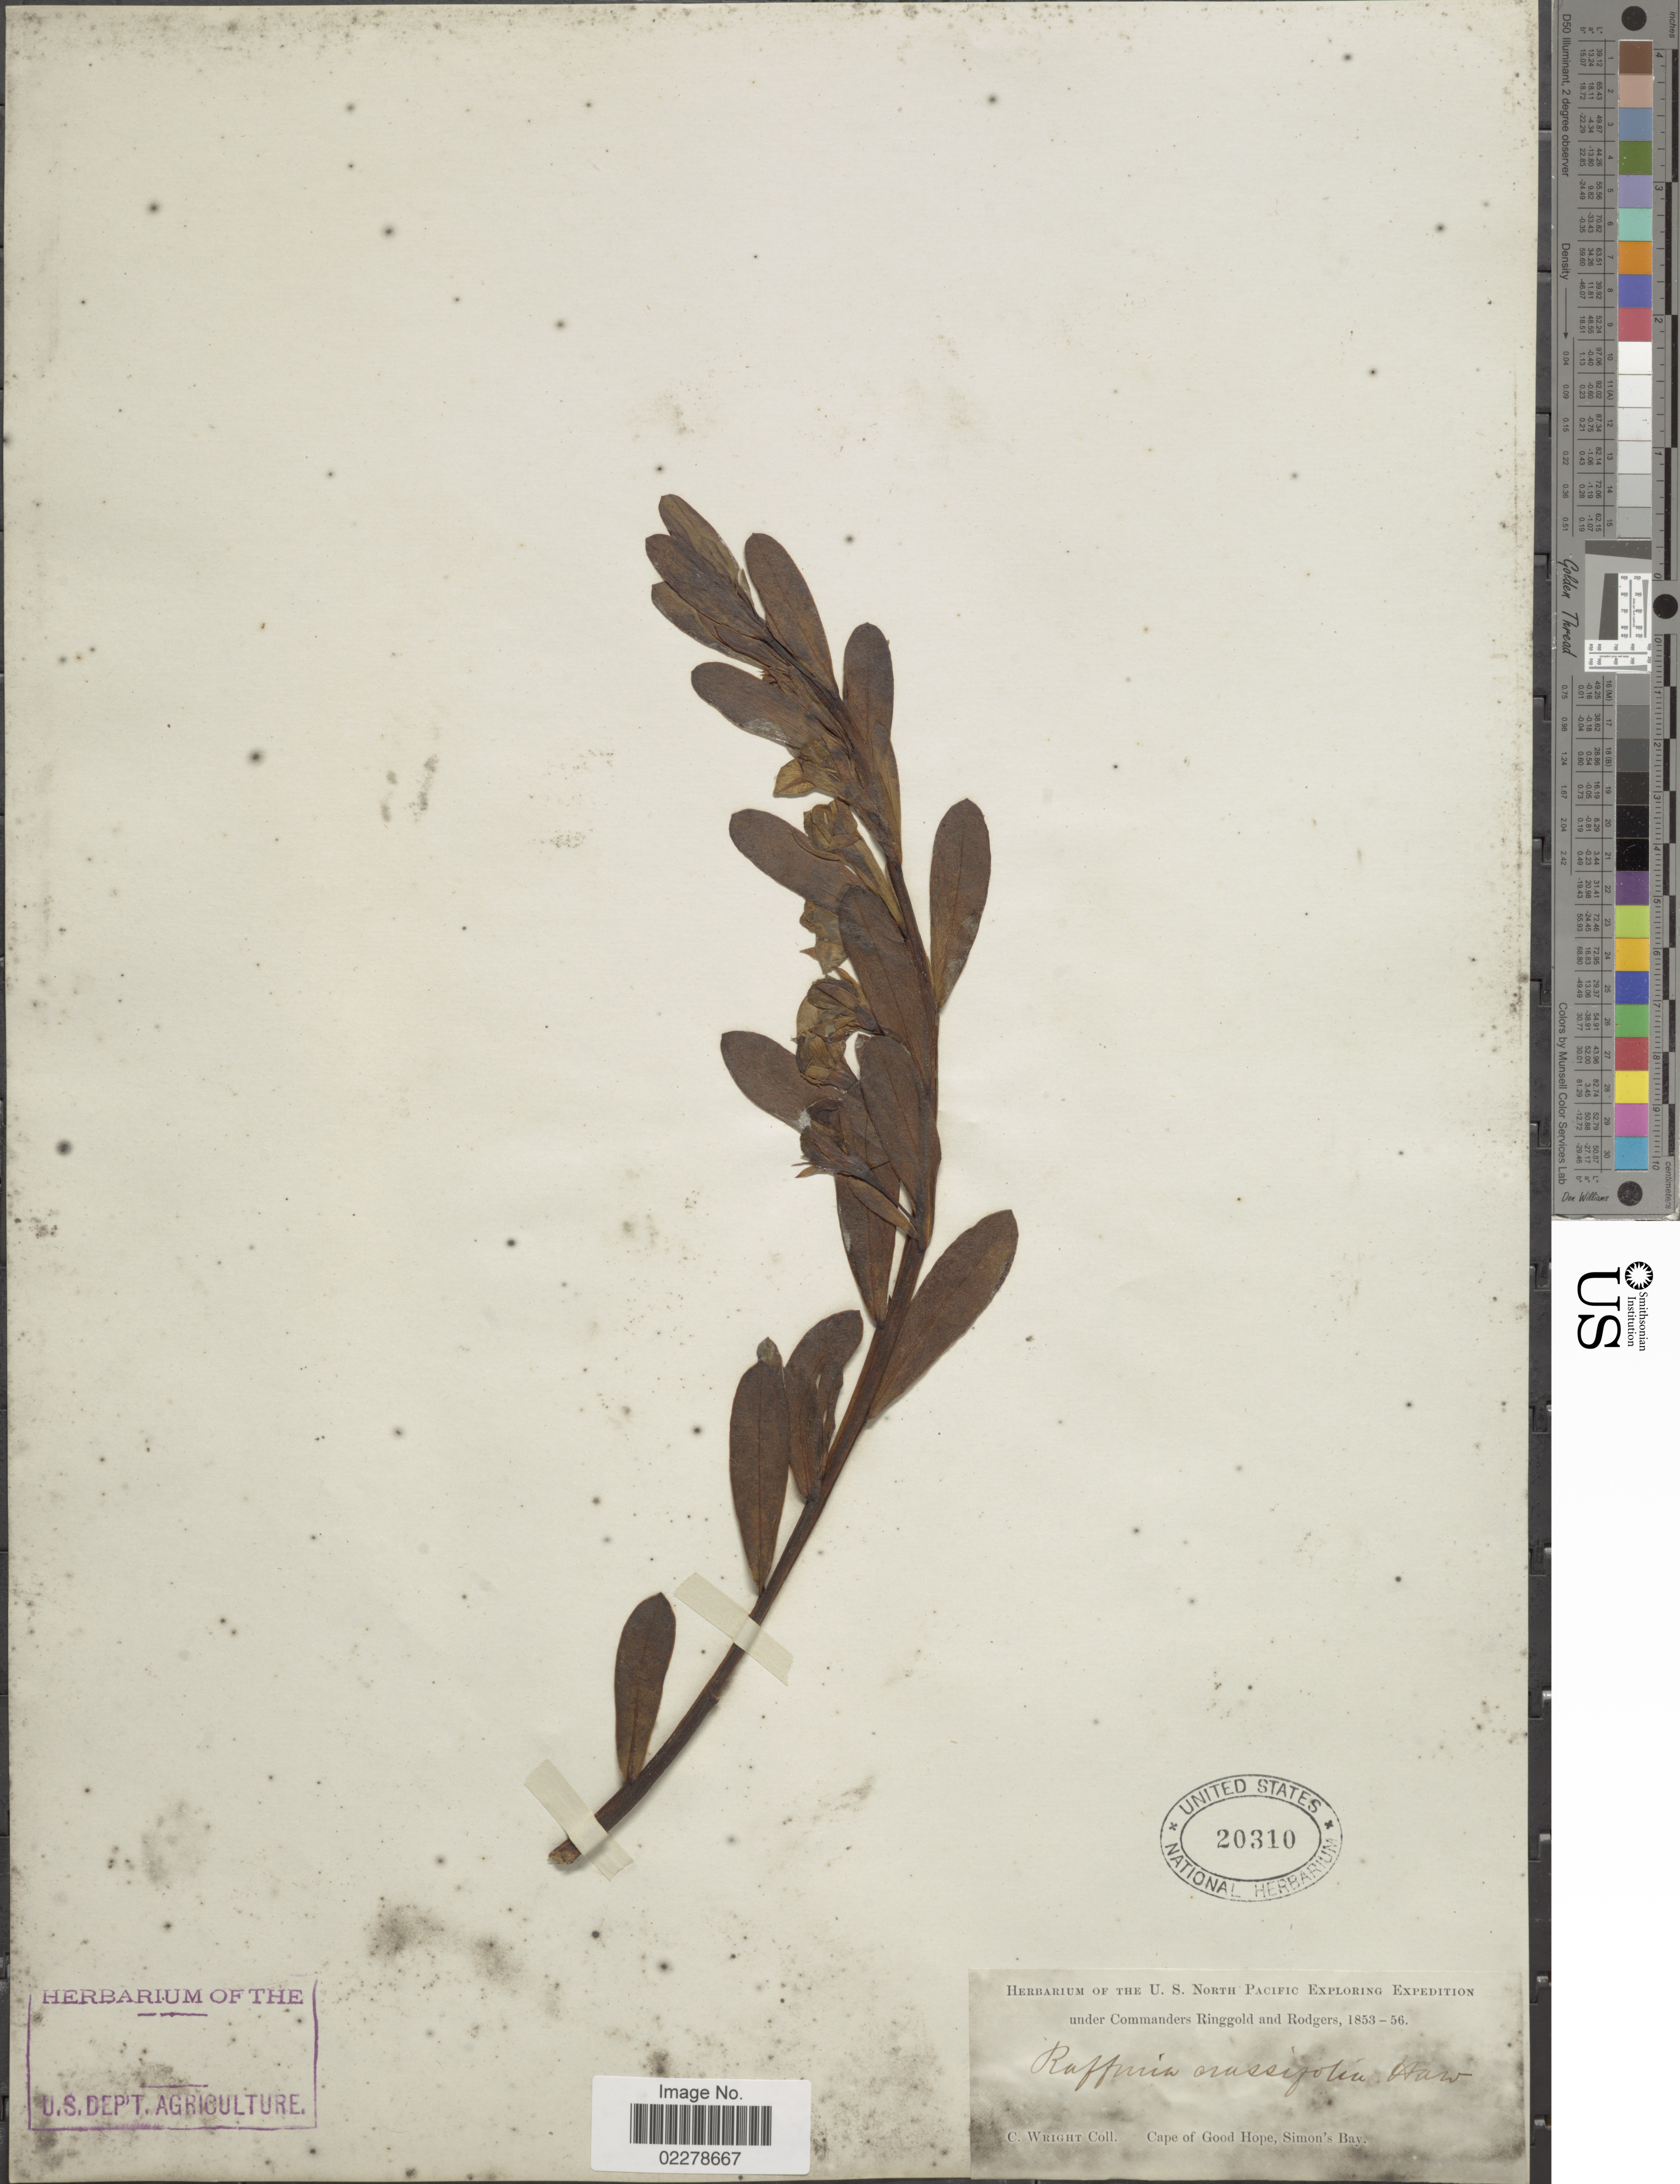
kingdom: Plantae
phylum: Tracheophyta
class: Magnoliopsida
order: Fabales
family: Fabaceae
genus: Rafnia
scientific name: Rafnia crassifolia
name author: Harv.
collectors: C. Wright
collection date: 1853/1856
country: South Africa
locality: Cape of Good Hope, Simon's Bay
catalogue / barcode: US 20310